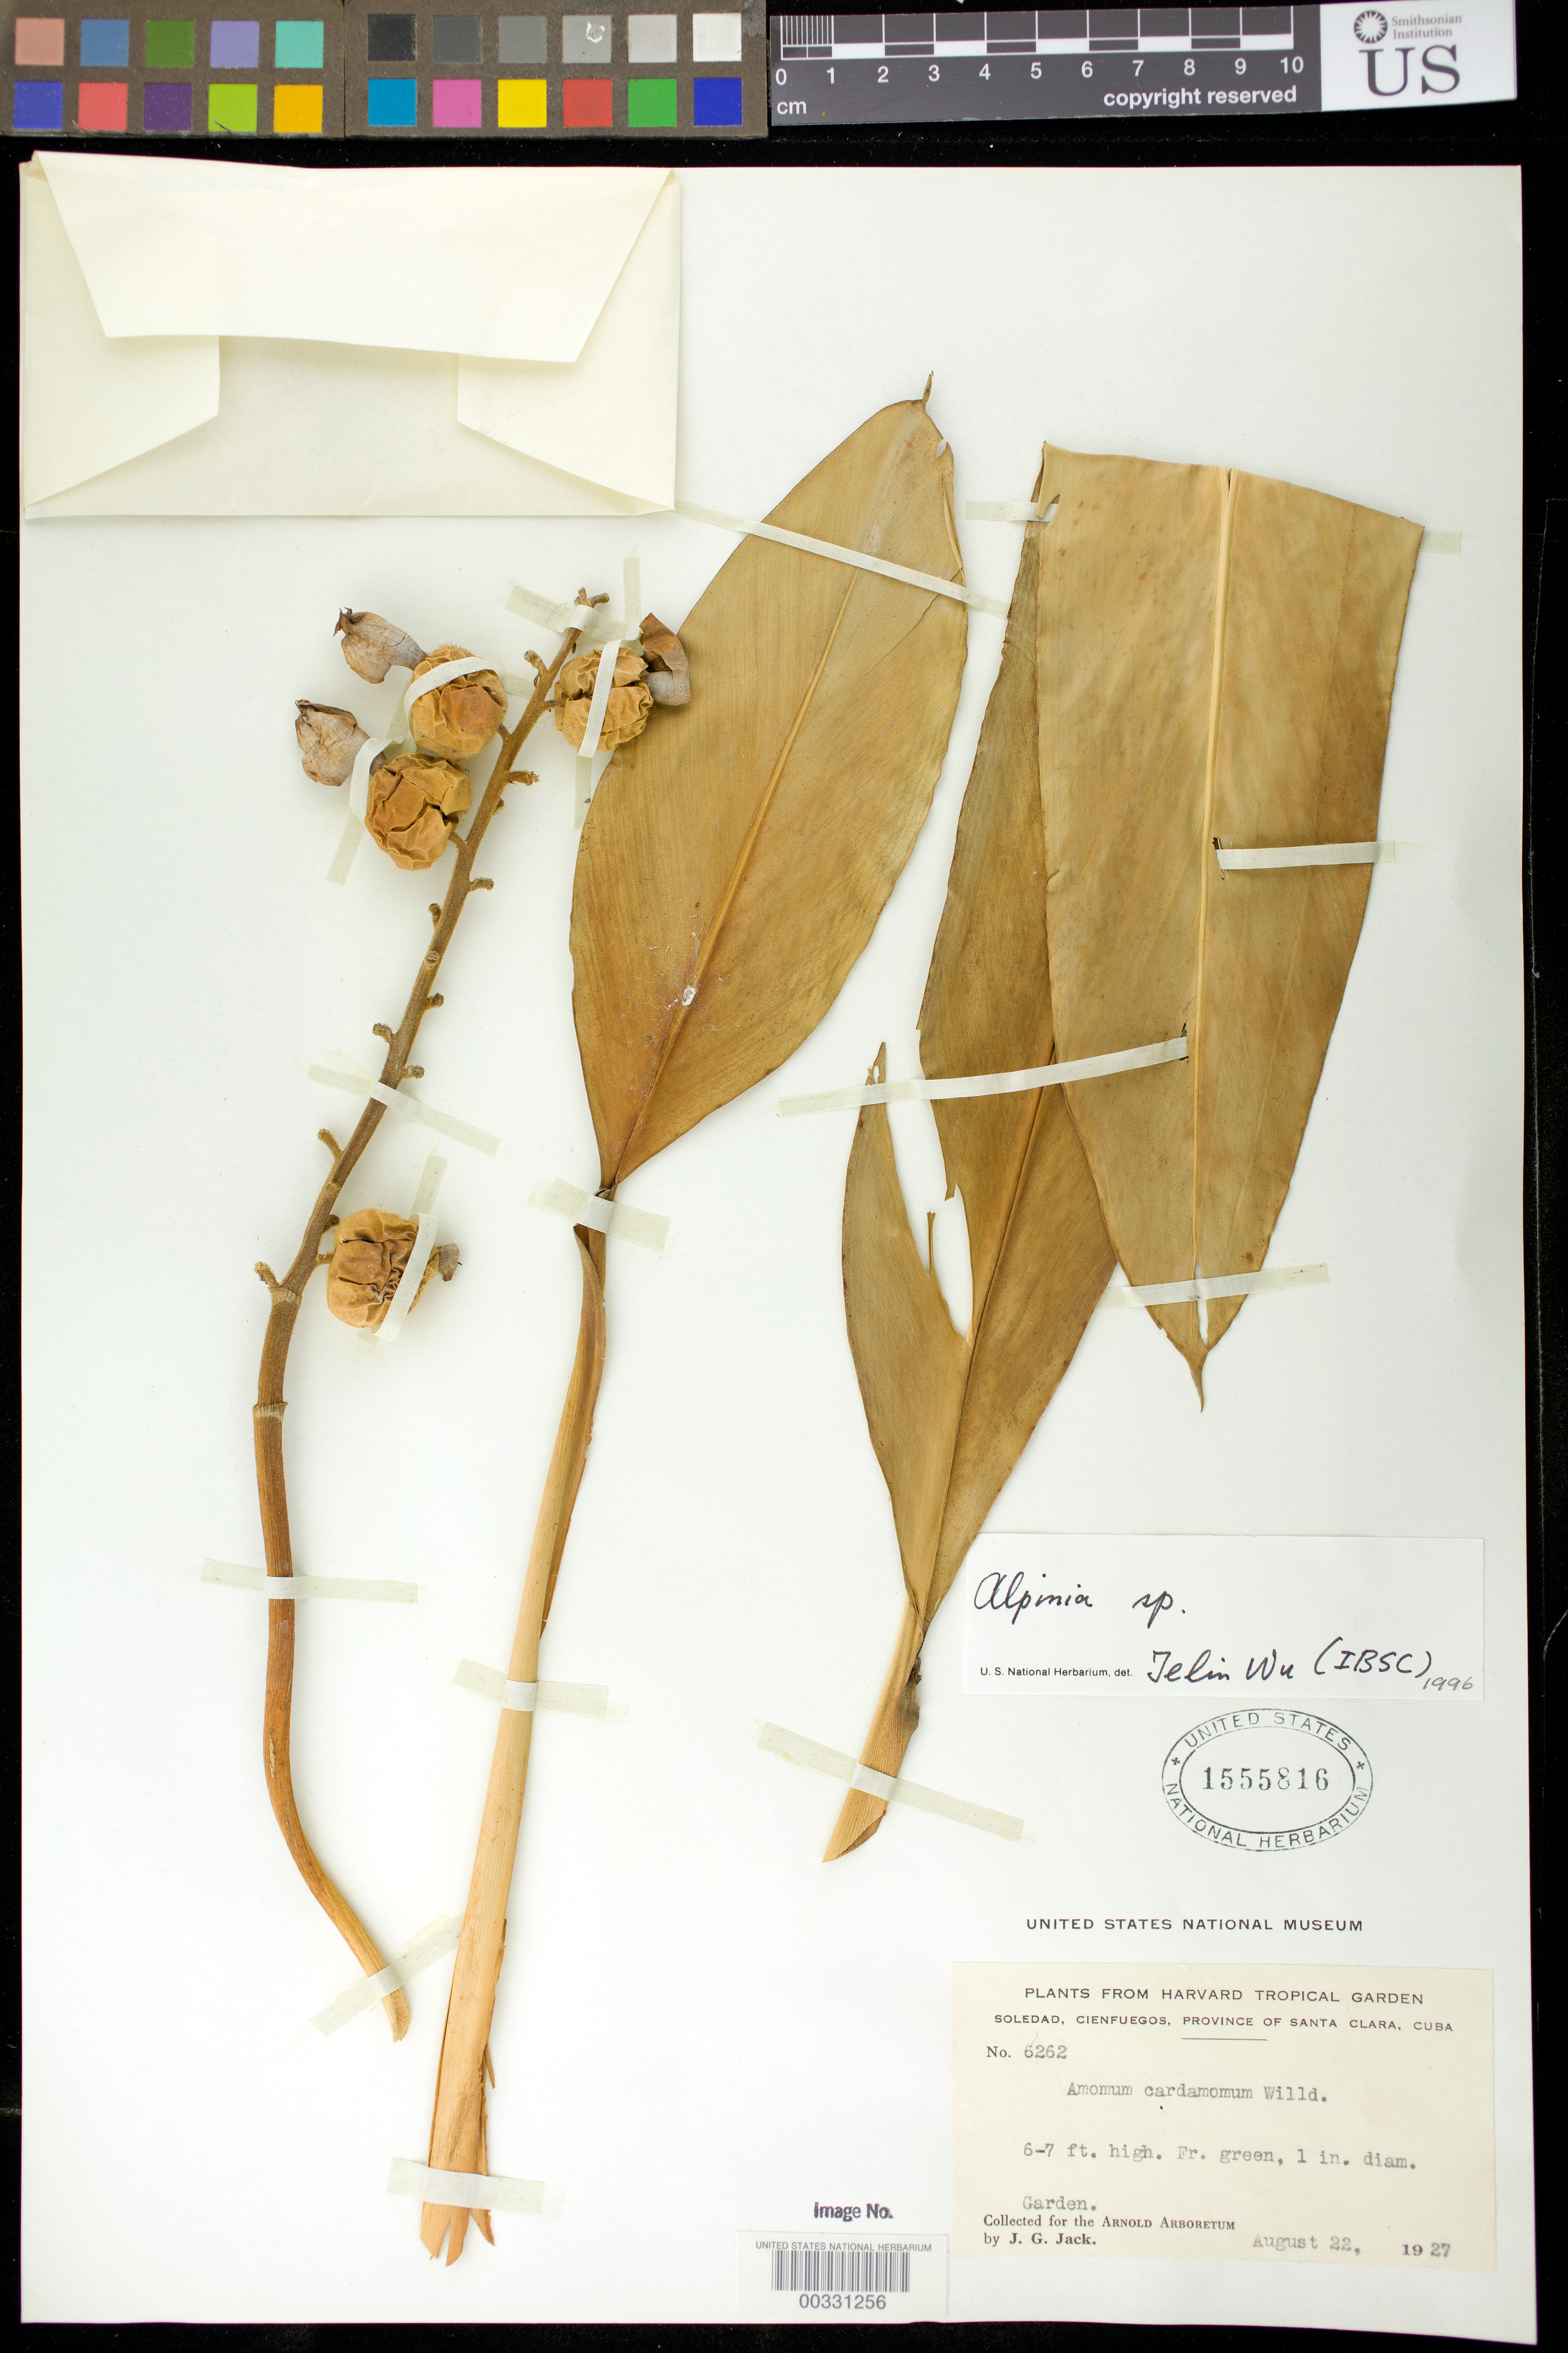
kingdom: Plantae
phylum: Tracheophyta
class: Liliopsida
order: Zingiberales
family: Zingiberaceae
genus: Alpinia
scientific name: Alpinia sp.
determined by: Wu, Te-Ling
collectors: J. G. Jack et al.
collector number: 6262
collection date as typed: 22 Aug 1927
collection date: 1927-08-22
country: United States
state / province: Massachusetts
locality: Arnold Arboretum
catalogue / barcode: US 1555816